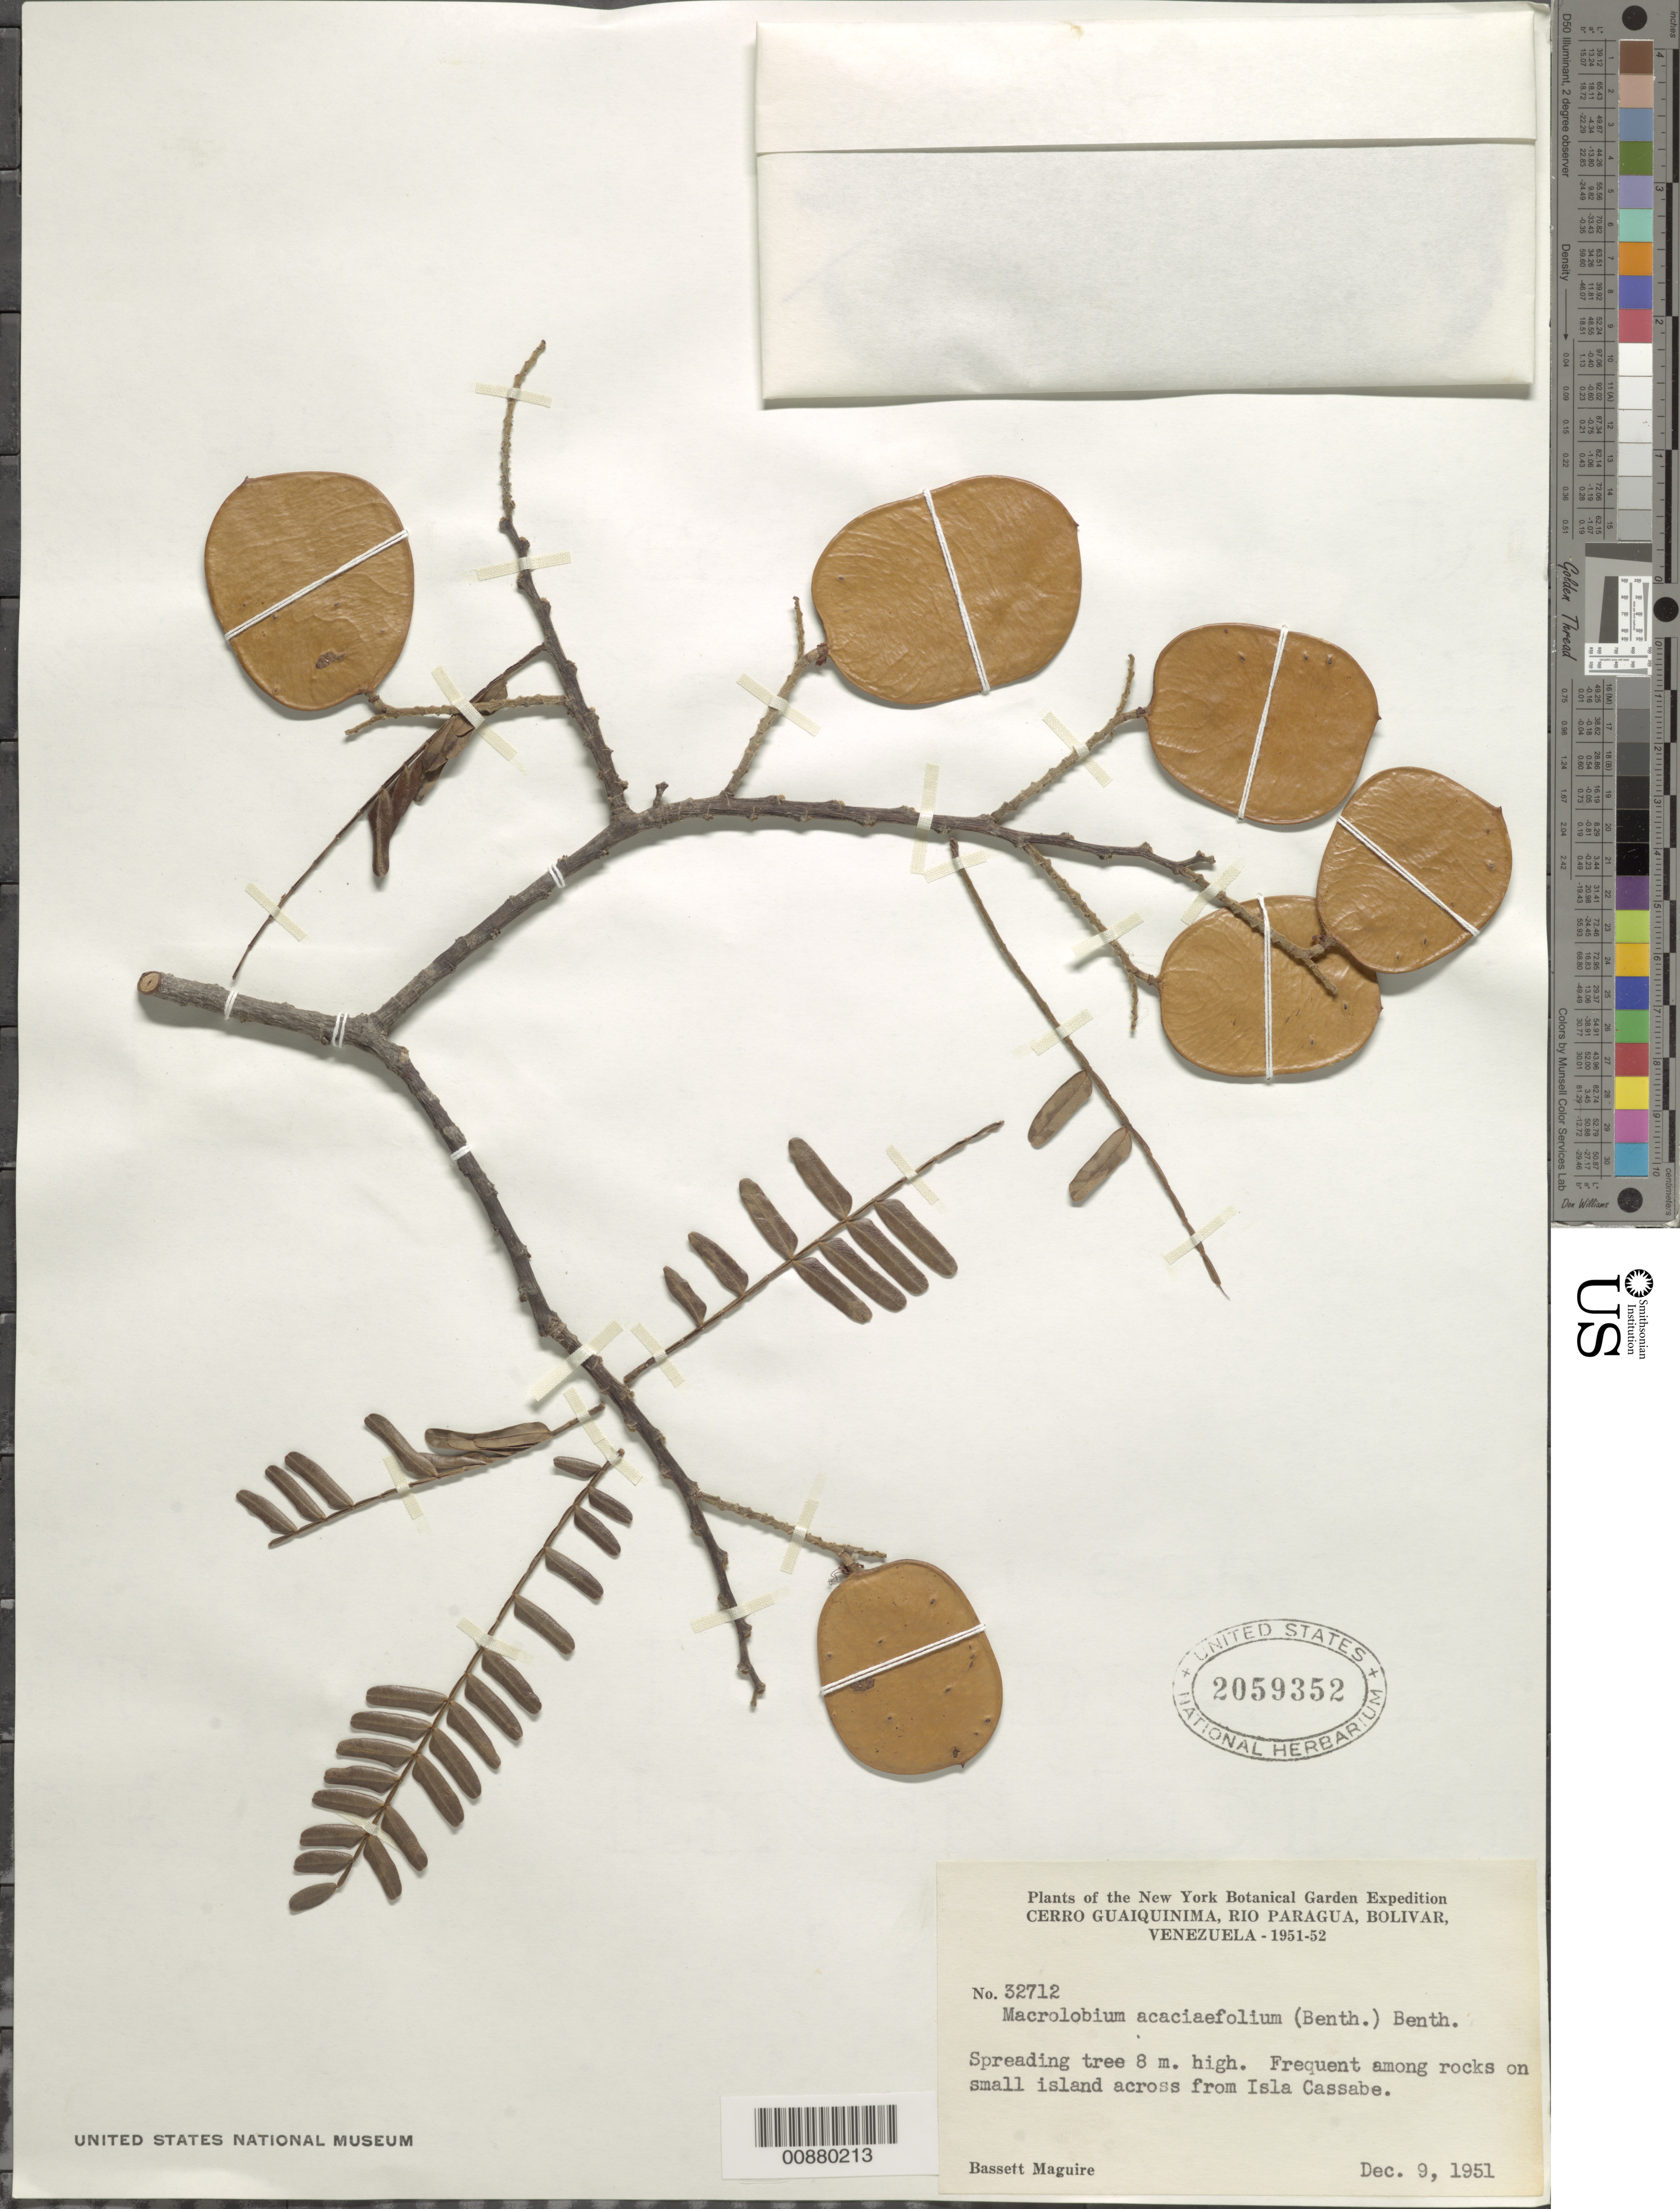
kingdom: Plantae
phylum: Tracheophyta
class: Magnoliopsida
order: Fabales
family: Fabaceae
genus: Macrolobium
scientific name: Macrolobium acaciifolium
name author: (Benth.) Benth.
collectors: B. Maguire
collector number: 32712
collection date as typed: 9-Dec-51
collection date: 1951-12-09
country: Venezuela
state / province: Bolívar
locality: Cerro Guaiquinima, Río Paragua, island across River from Isla Cassabe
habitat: Among rocks on small island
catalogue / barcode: US 2059352